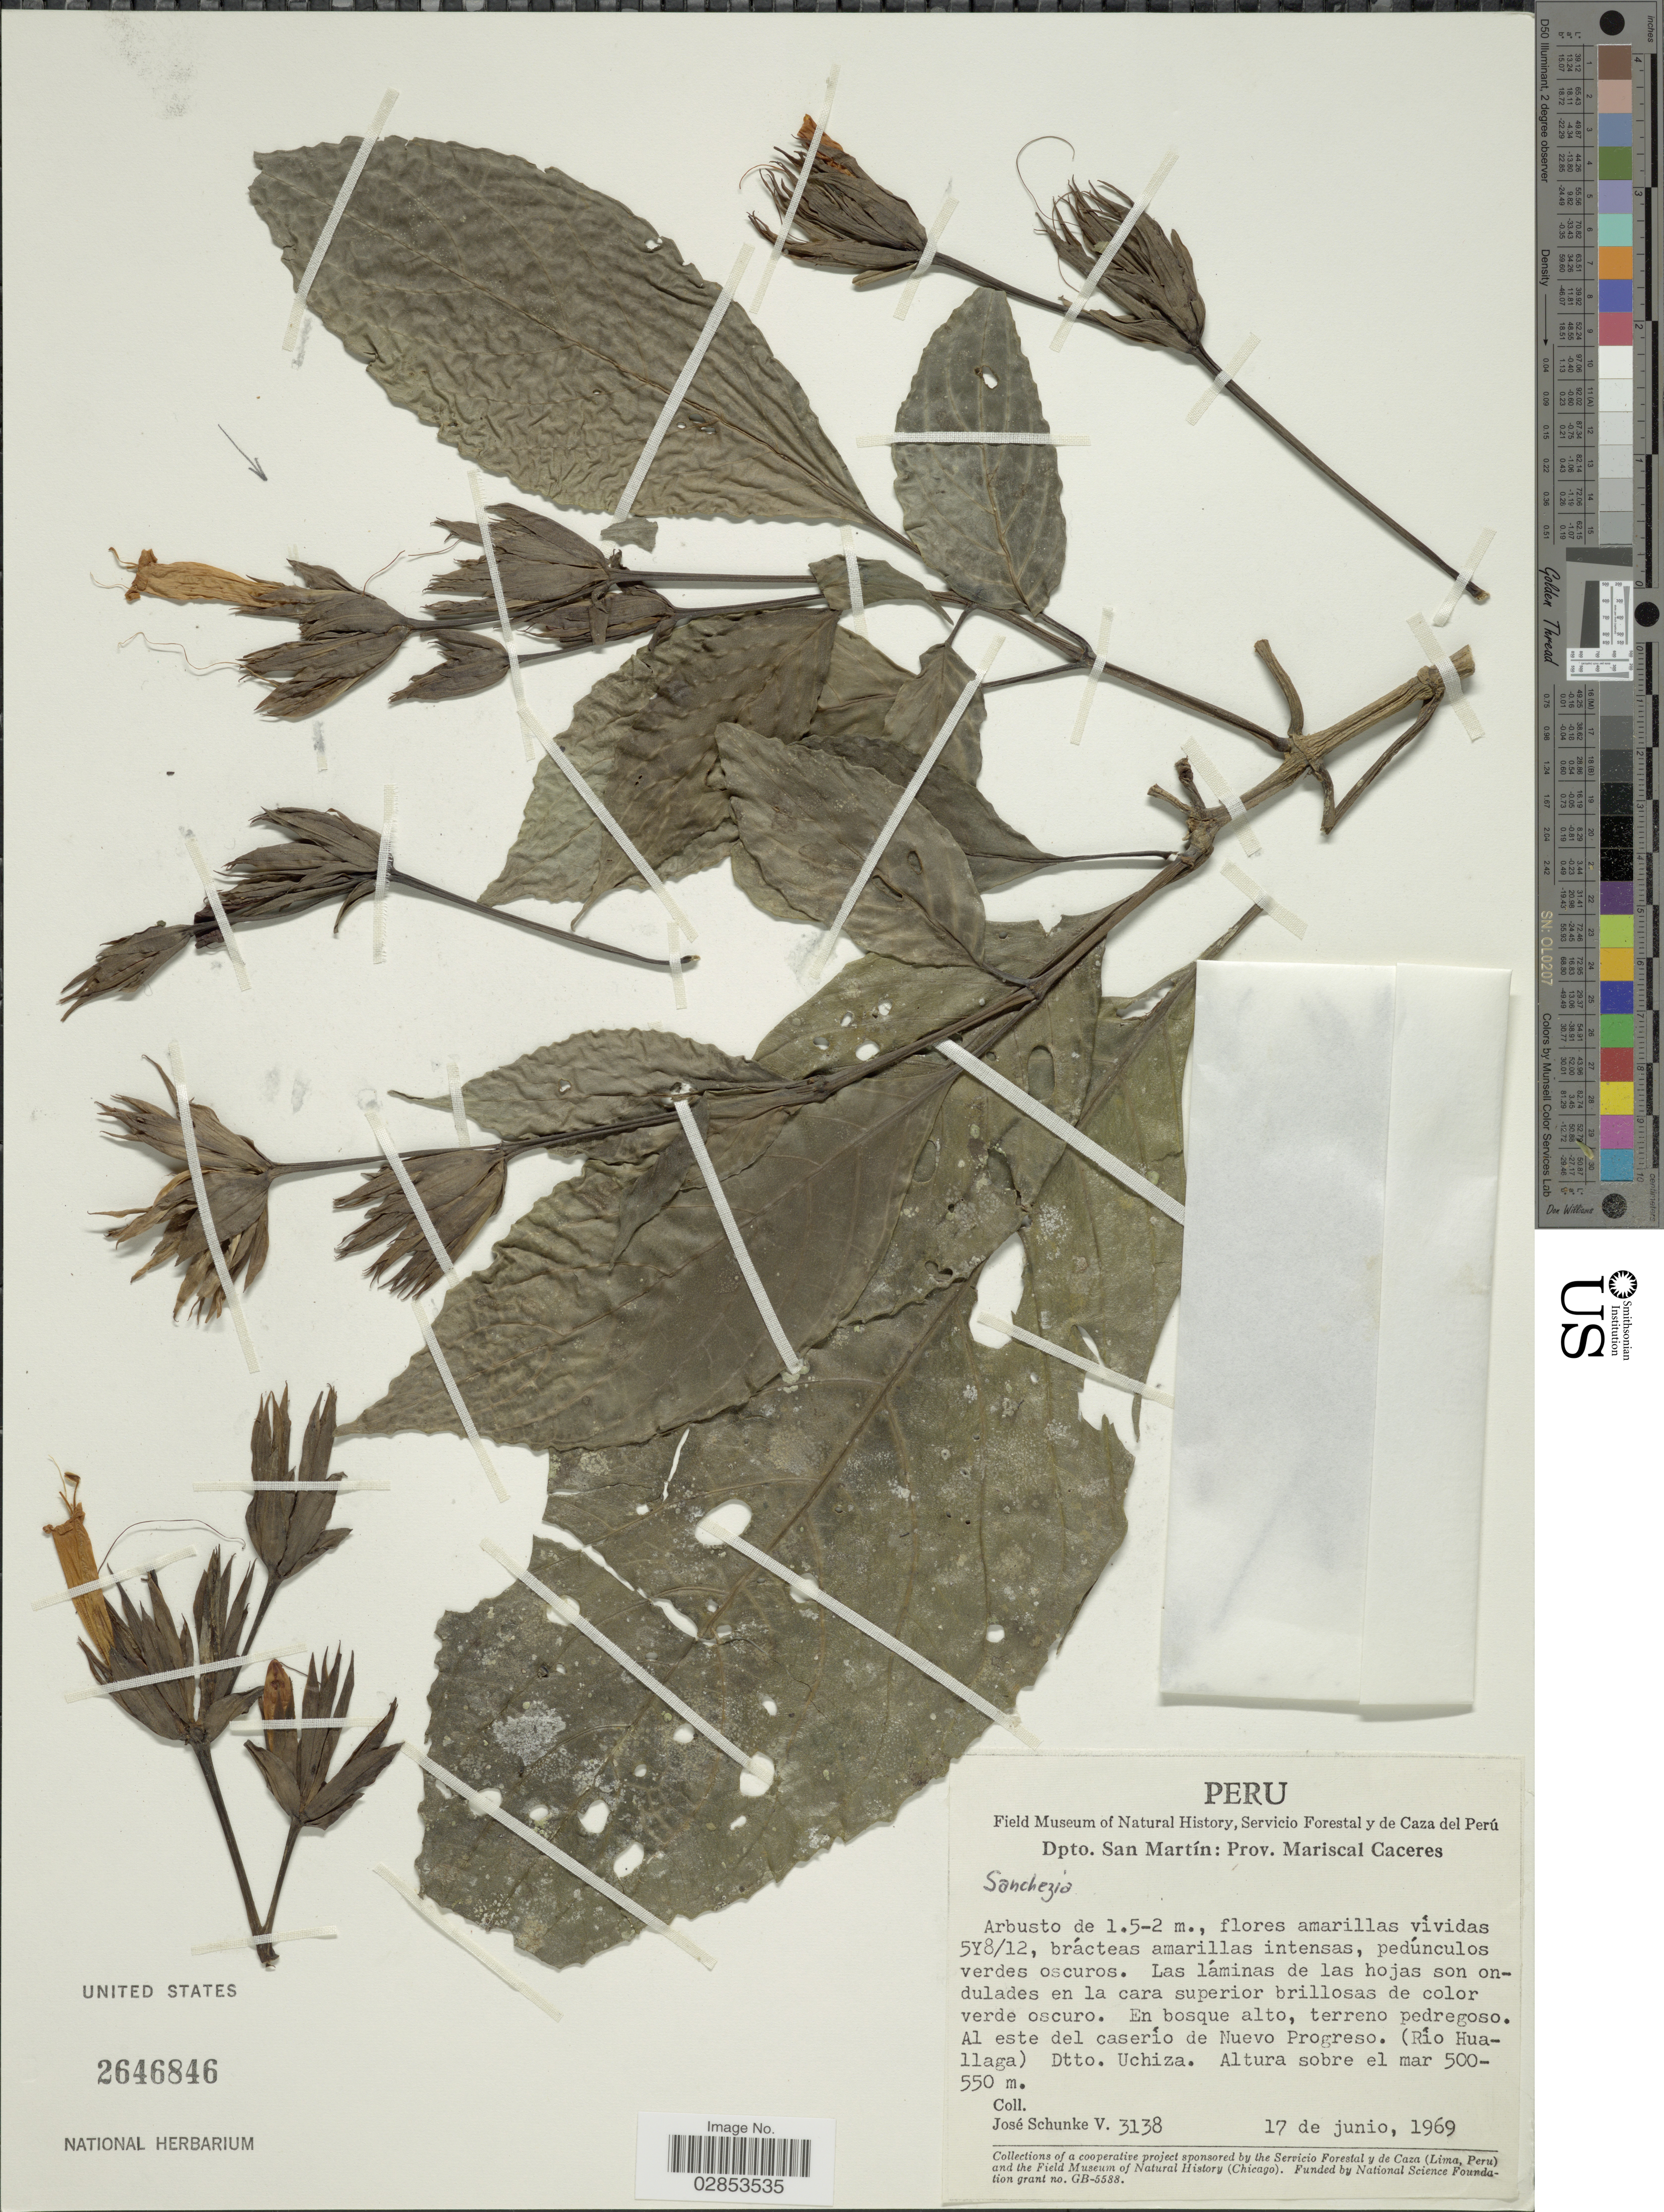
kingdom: Plantae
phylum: Tracheophyta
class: Magnoliopsida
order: Lamiales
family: Acanthaceae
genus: Sanchezia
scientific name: Sanchezia sp.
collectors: J. Schunke Vigo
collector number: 3138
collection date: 1969-06-17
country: Peru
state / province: San Martín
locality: Dpto. San Martín: Prov: Mariscal Caceres. Al este del caserío de Nuevo Progreso (Río Huallaga) Dtto. Uchiza.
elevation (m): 500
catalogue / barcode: US 2646846